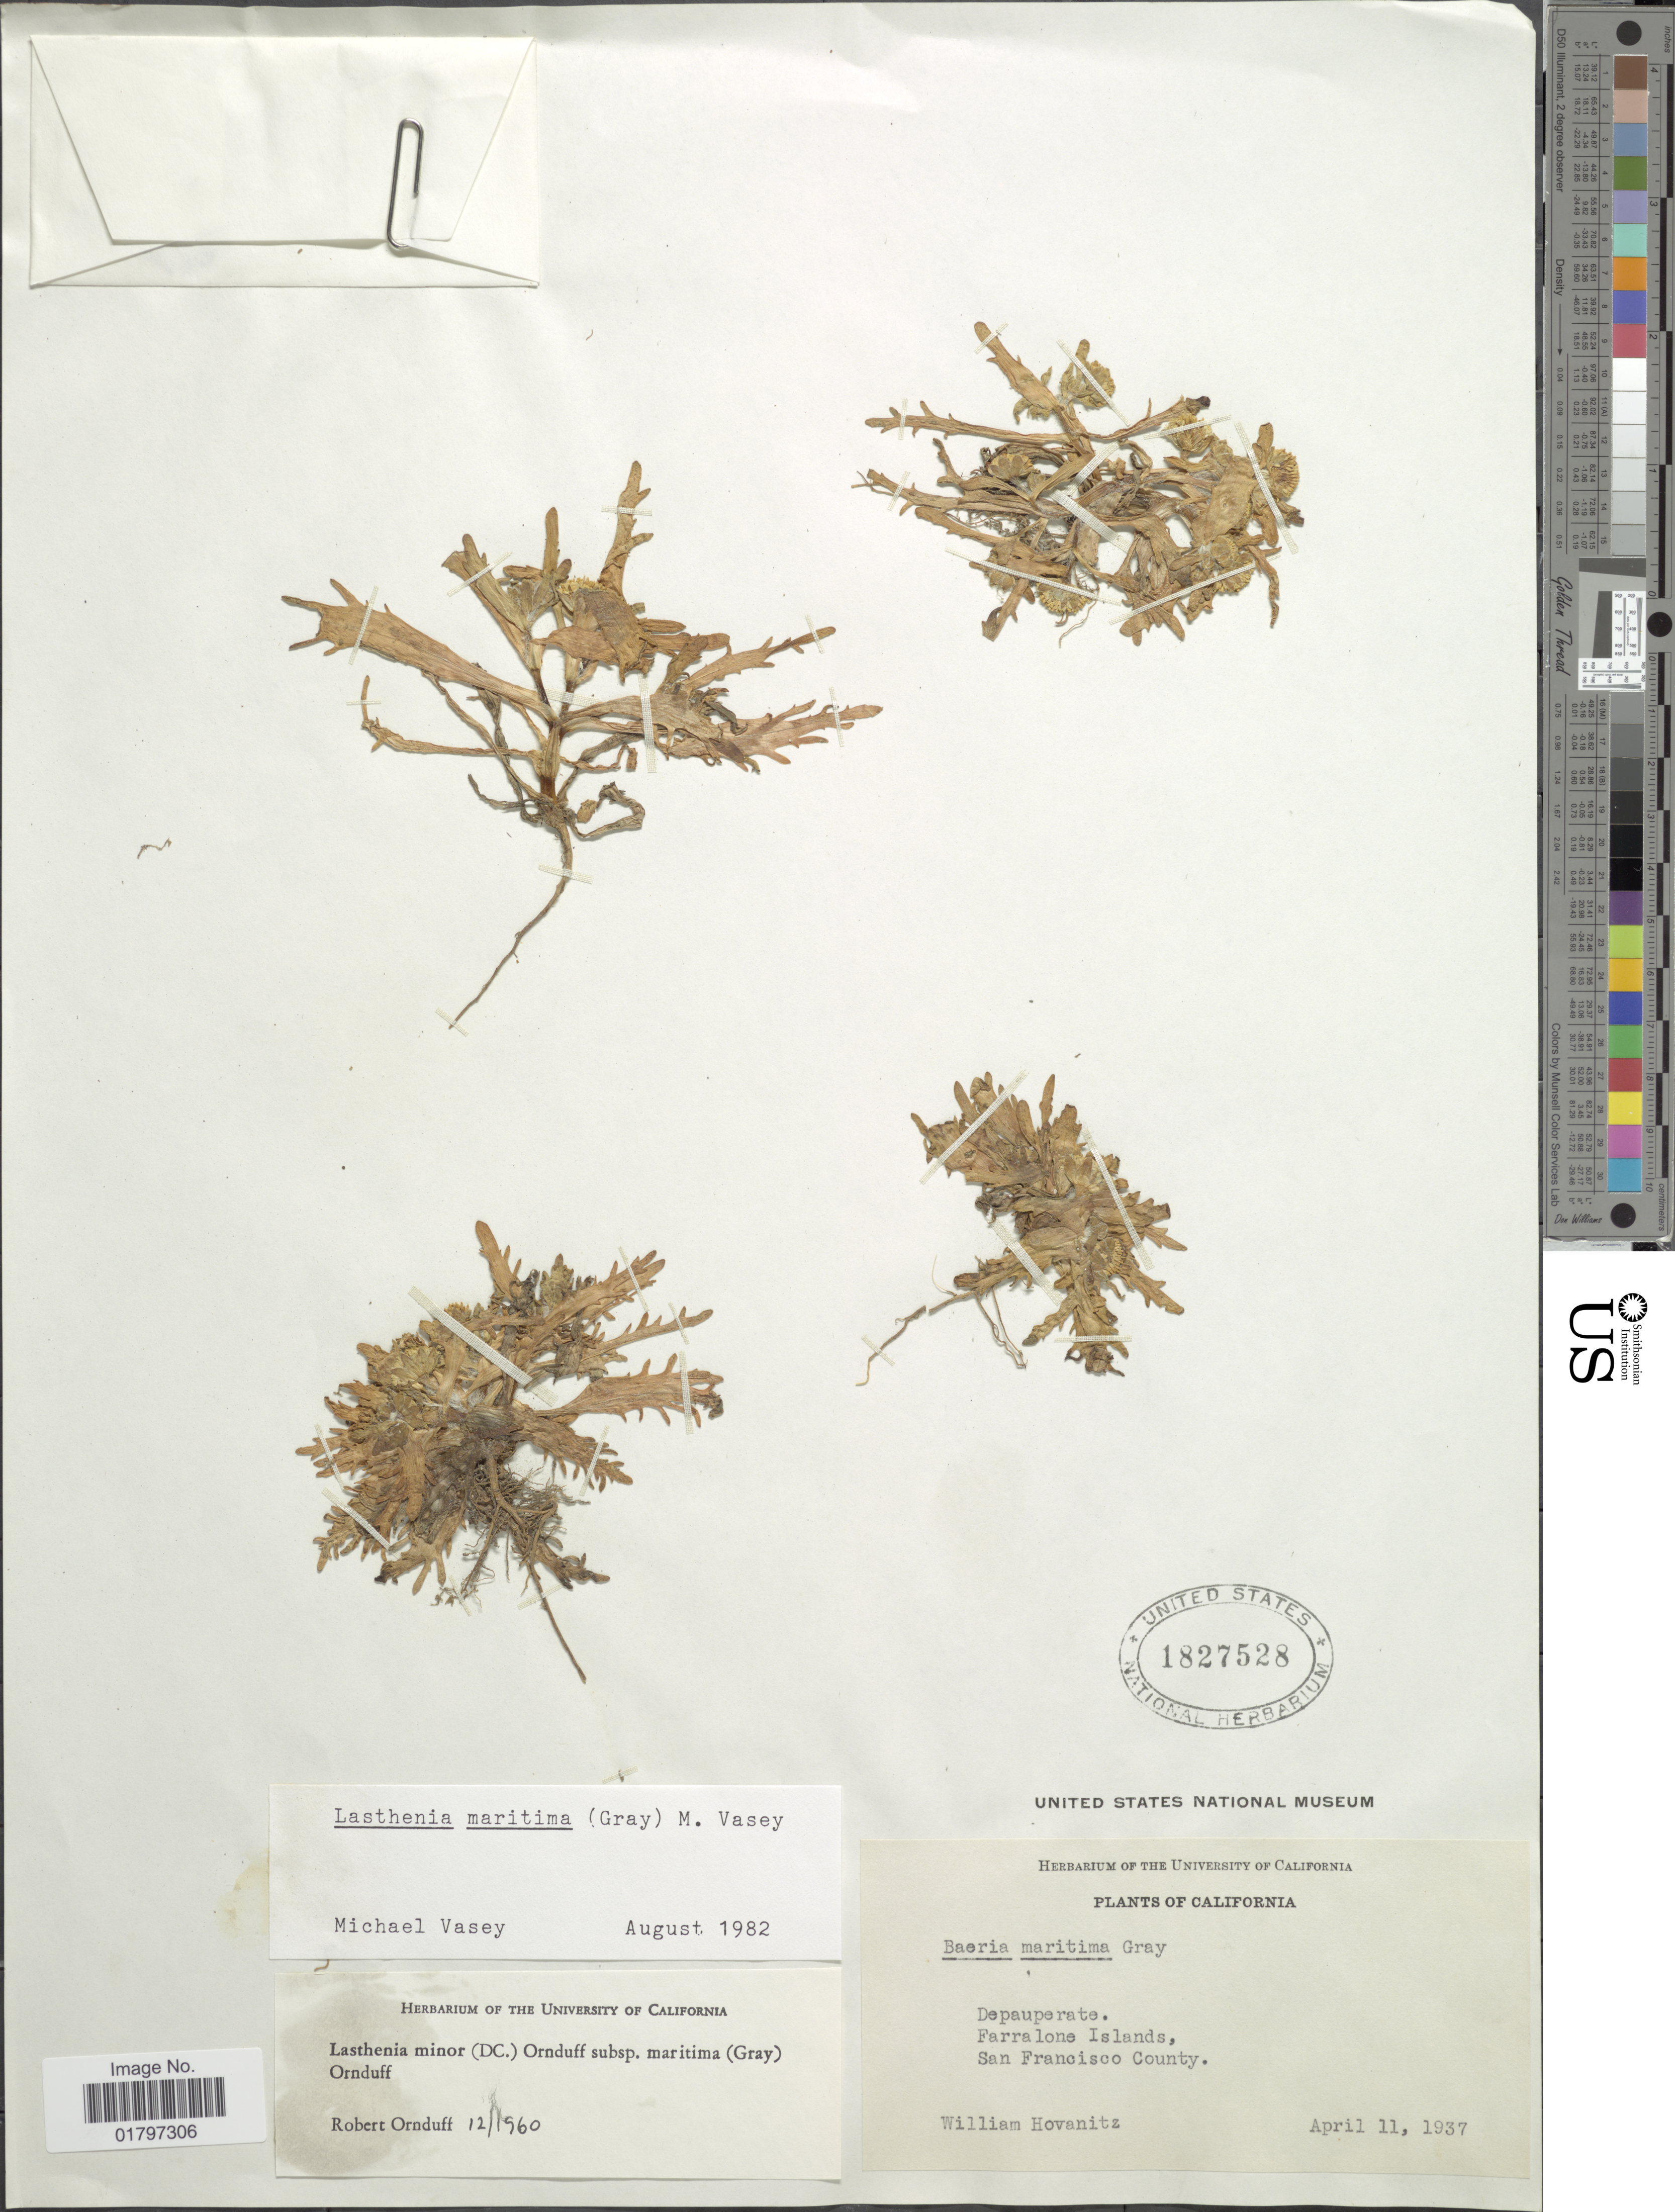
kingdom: Plantae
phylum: Tracheophyta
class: Magnoliopsida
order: Asterales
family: Asteraceae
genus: Lasthenia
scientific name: Lasthenia minor var. maritima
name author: (A. Gray) Cronq.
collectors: W. M. Hovanitz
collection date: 1937-04-11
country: United States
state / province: California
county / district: San Francisco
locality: Depauperate. Farralone Islands, San Francisco County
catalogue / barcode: US 1827528